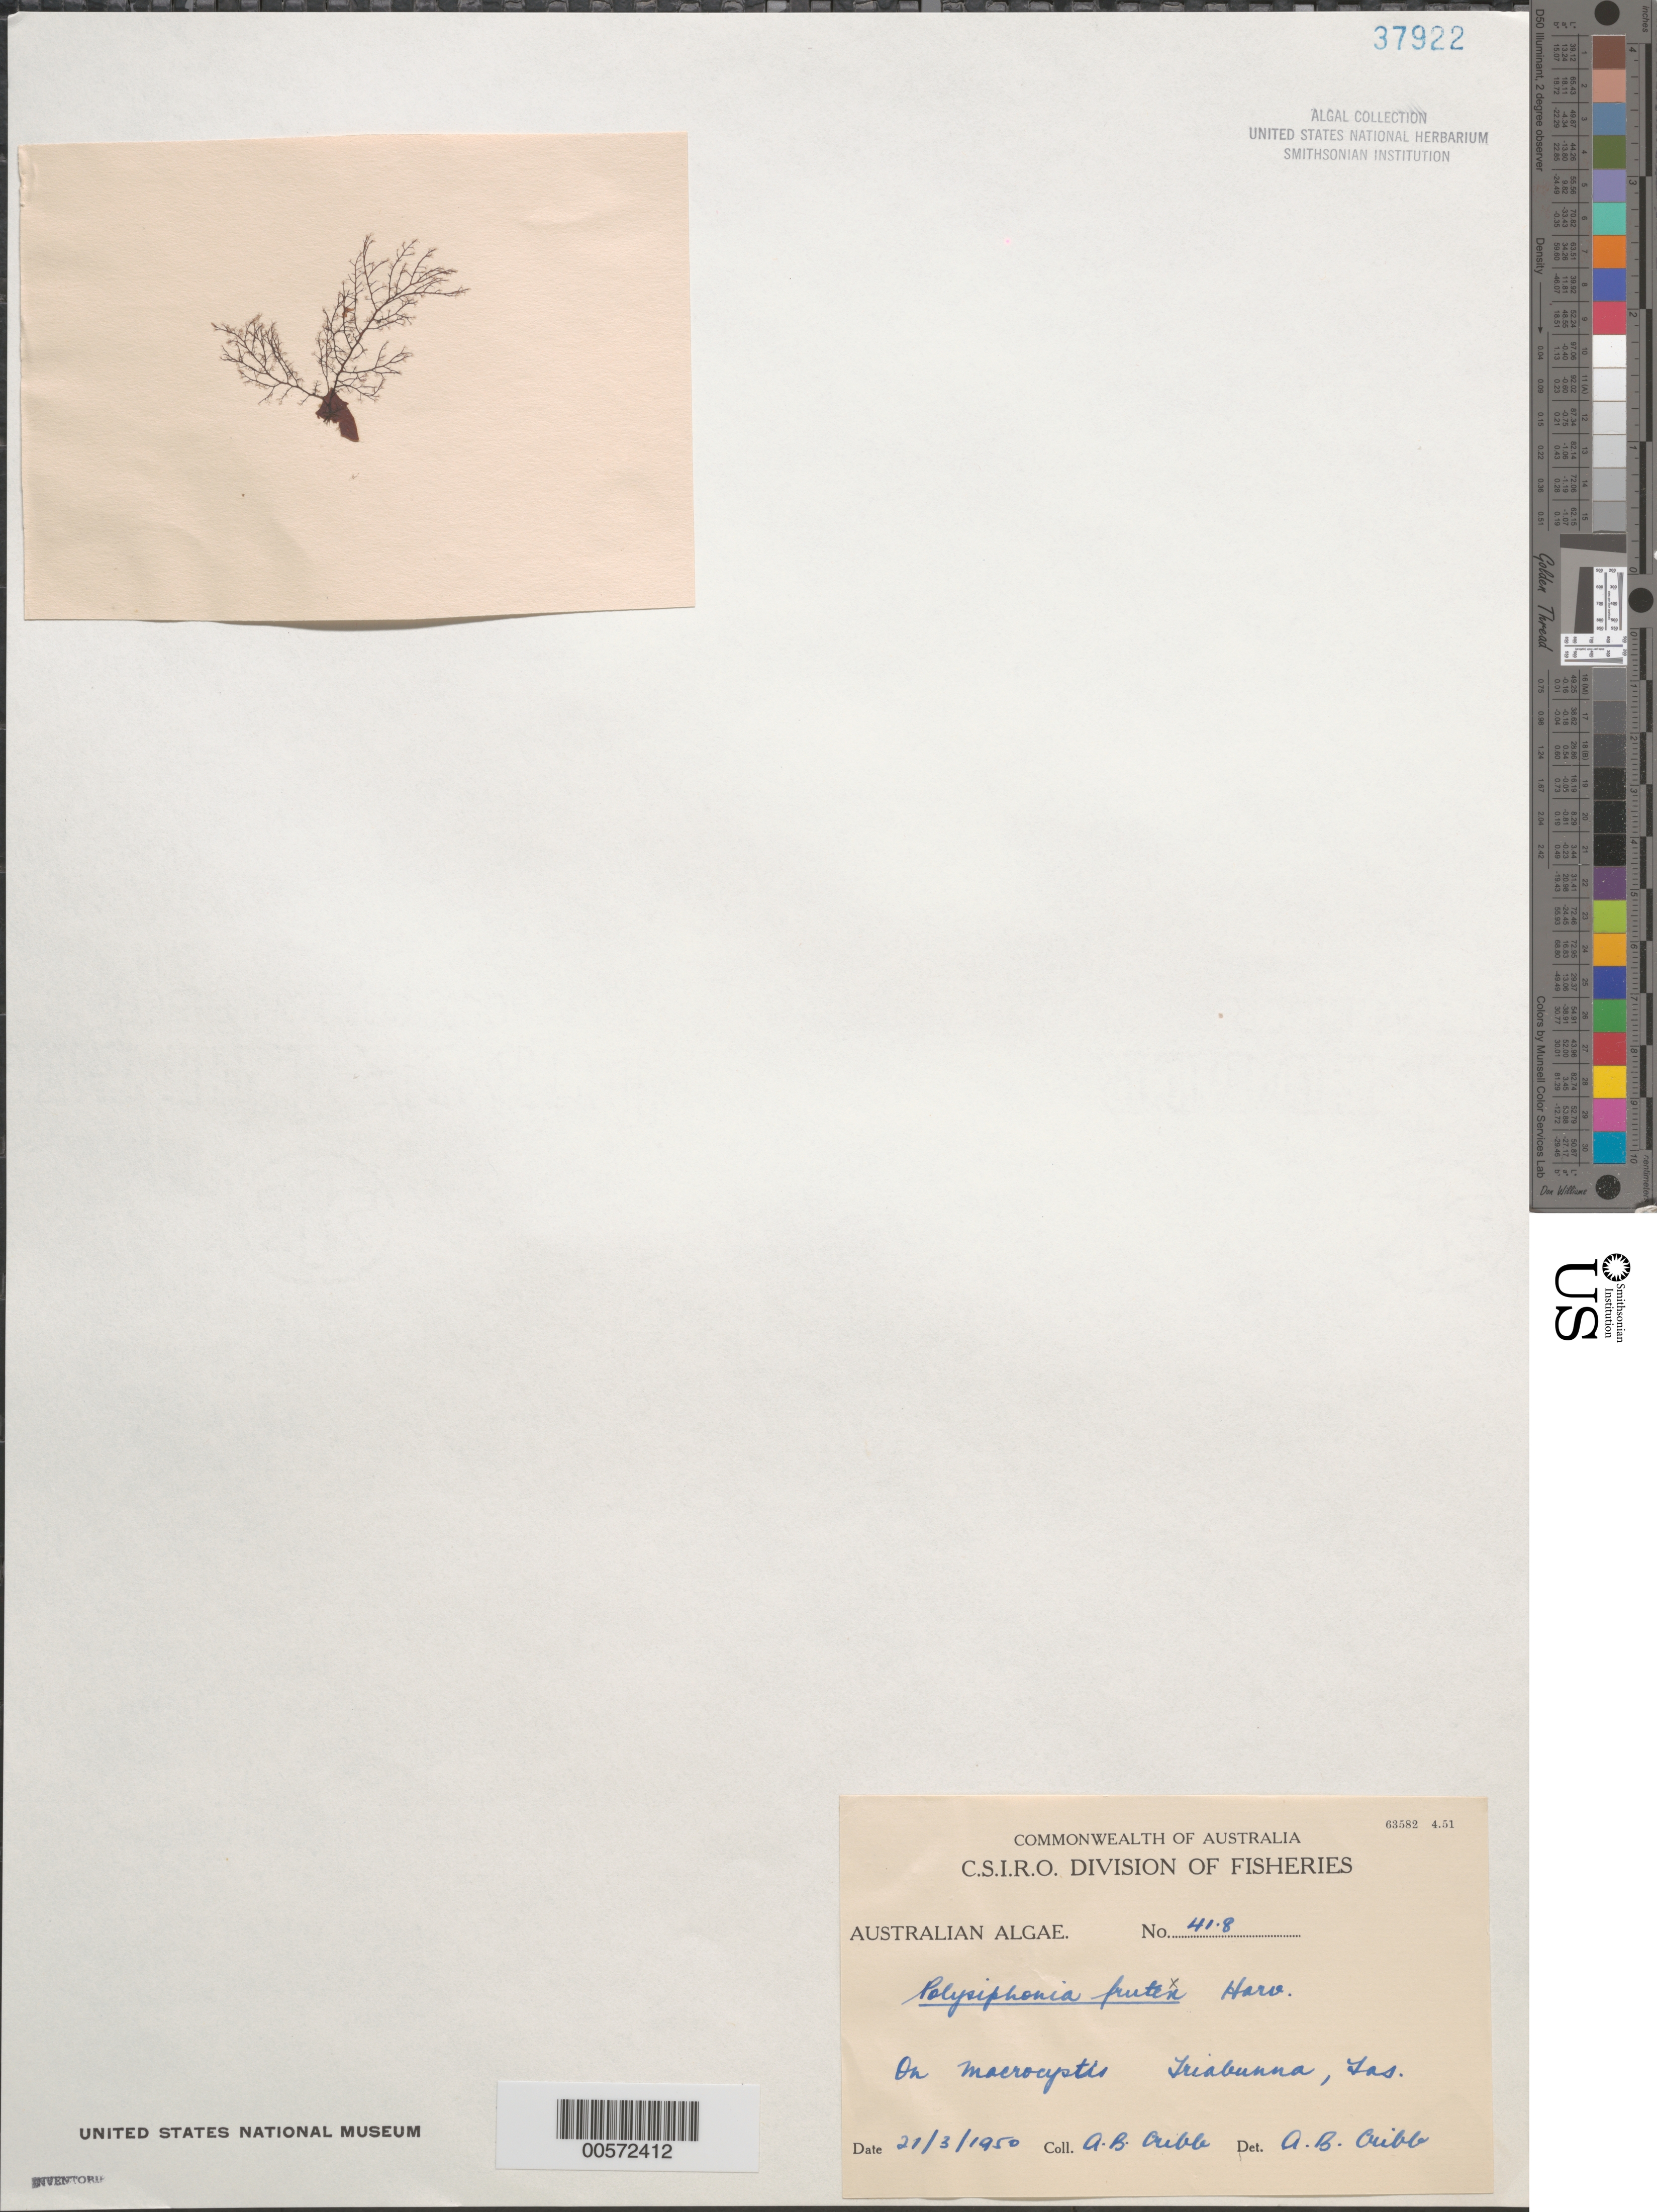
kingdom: Plantae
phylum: Rhodophyta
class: Florideophyceae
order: Ceramiales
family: Rhodomelaceae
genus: Polysiphonia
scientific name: Polysiphonia frutex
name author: Harv.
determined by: Cribb, A. B.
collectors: A. Cribb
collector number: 41.8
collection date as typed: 21 Mar 1950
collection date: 1950-03-21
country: Australia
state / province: Tasmania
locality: Triabunna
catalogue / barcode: US 37922